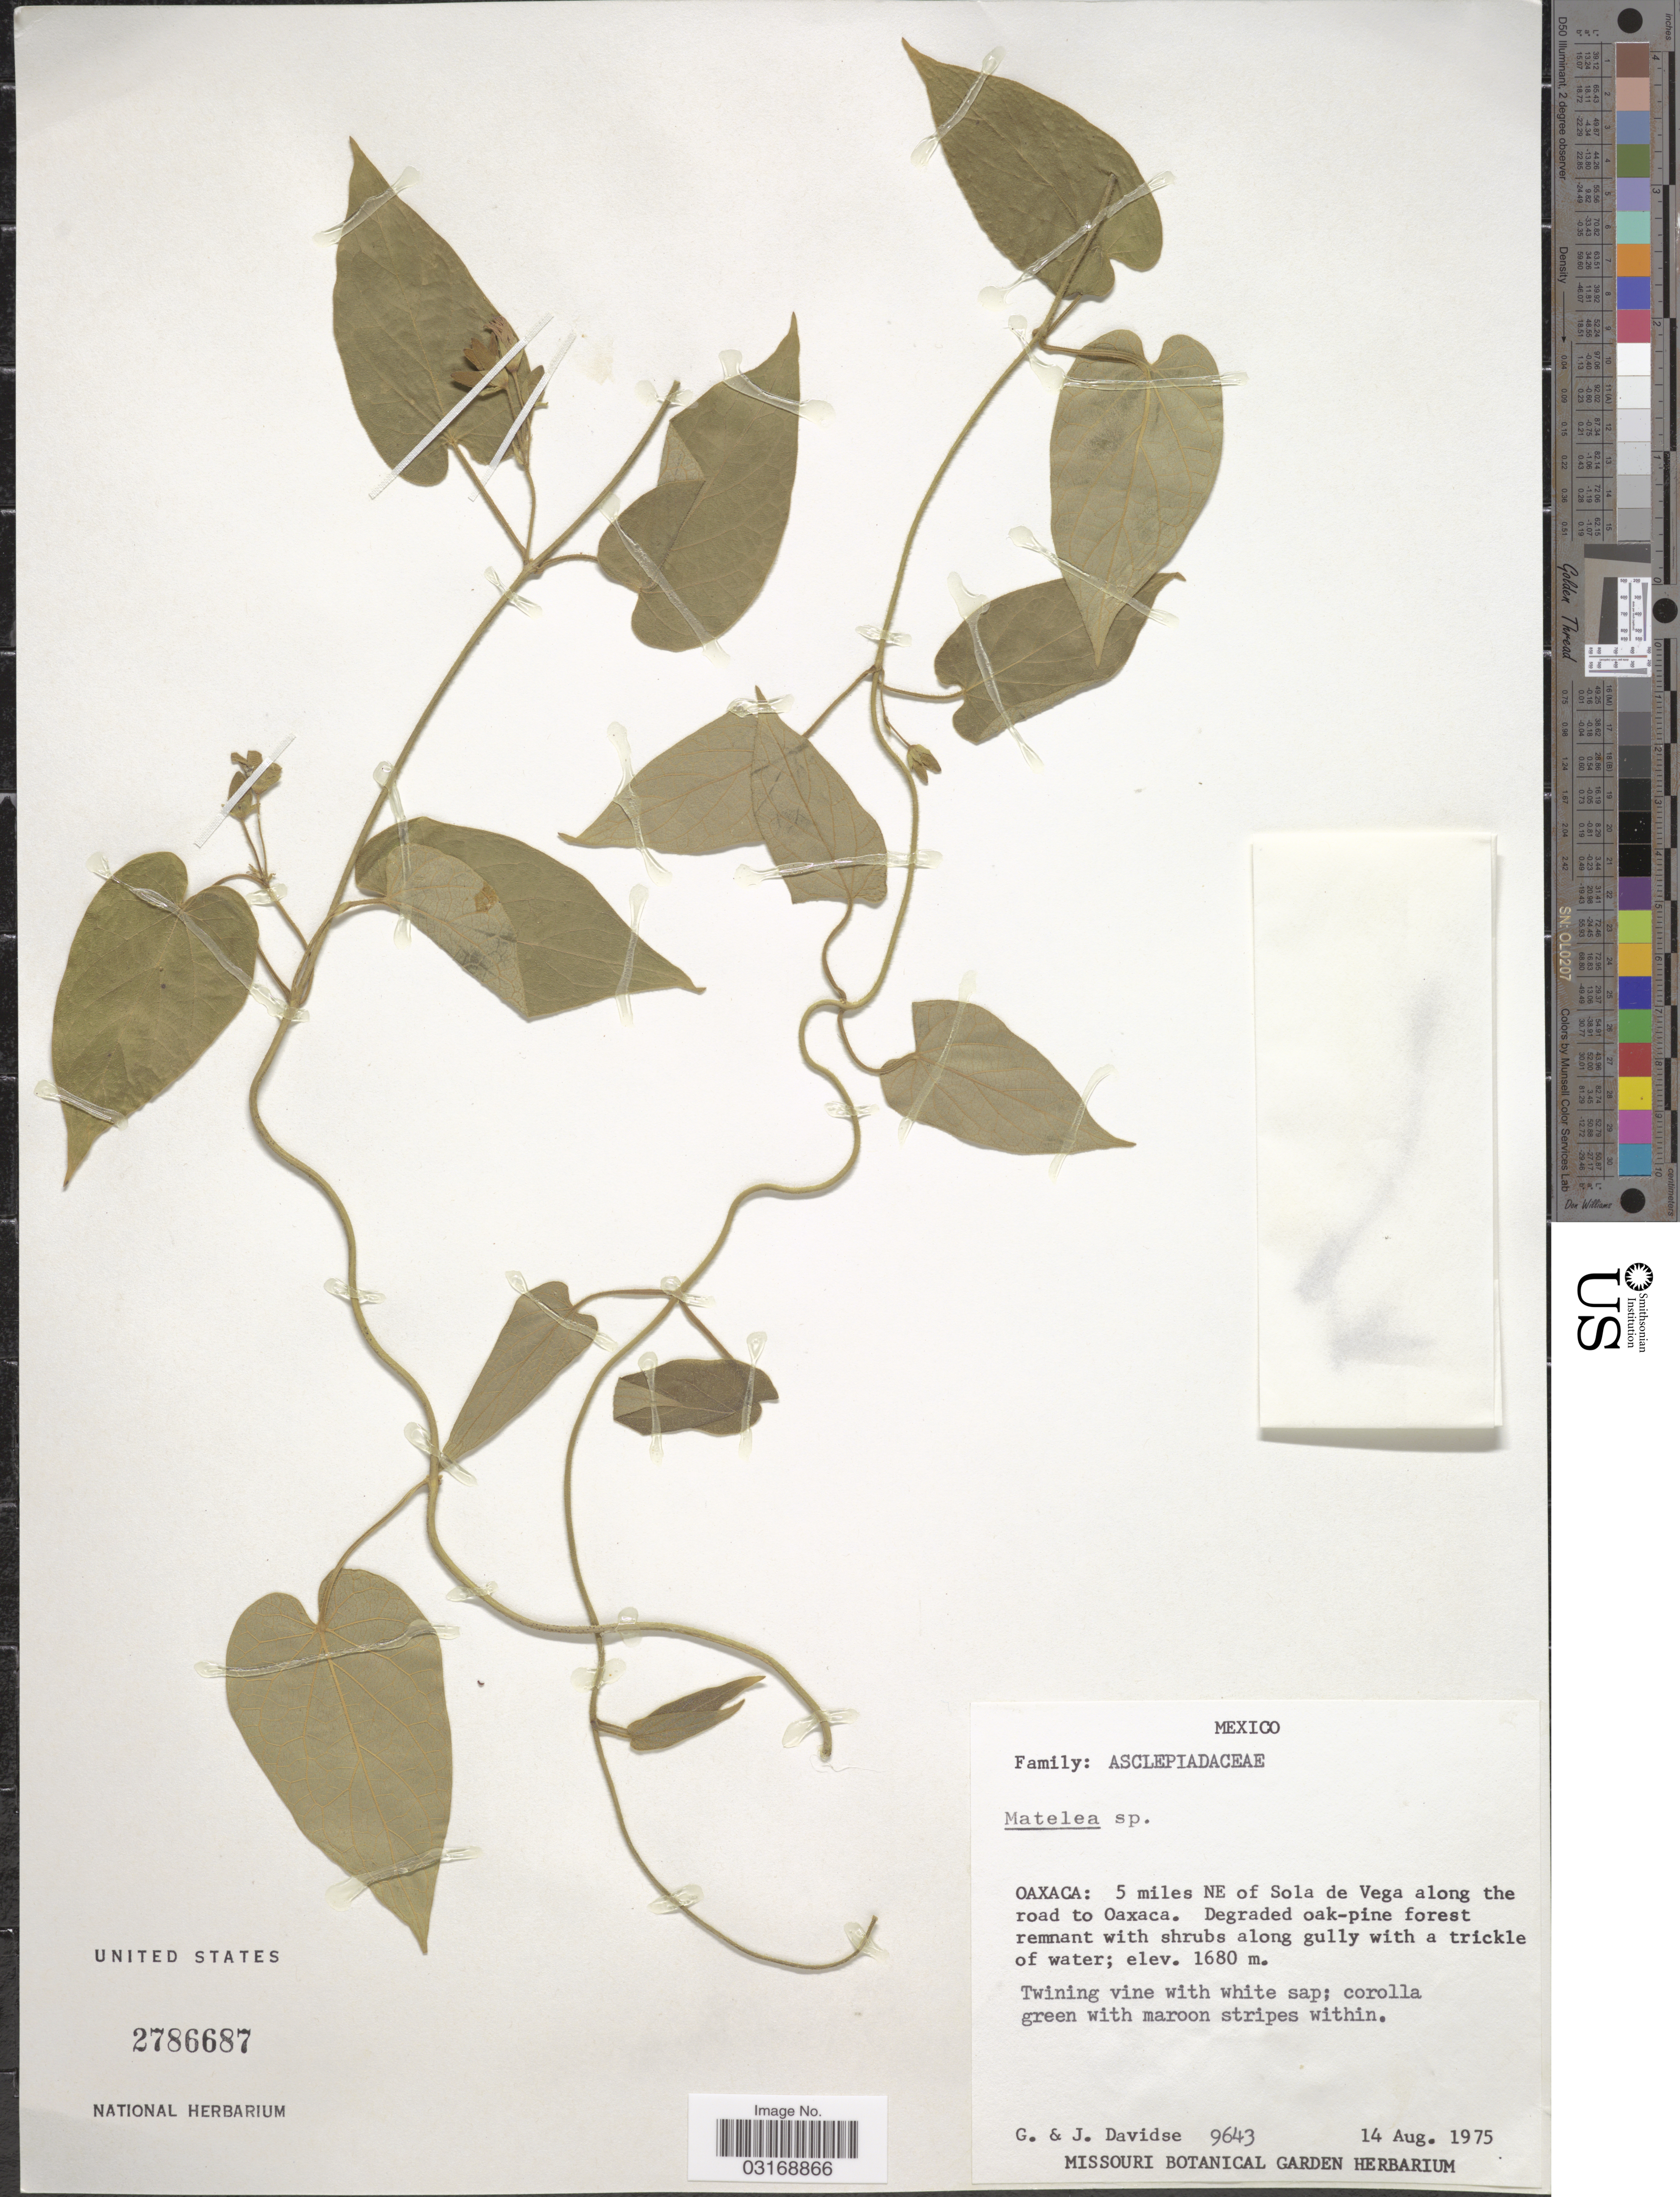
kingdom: Plantae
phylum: Tracheophyta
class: Magnoliopsida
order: Gentianales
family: Apocynaceae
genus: Matelea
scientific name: Matelea sp.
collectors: G. Davidse & J. Davidse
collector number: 9643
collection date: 1975-08-14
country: Mexico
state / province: Oaxaca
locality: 5 miles NE of Sola de Vega along the road to Oaxaca.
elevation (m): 1680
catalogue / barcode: US 2786687